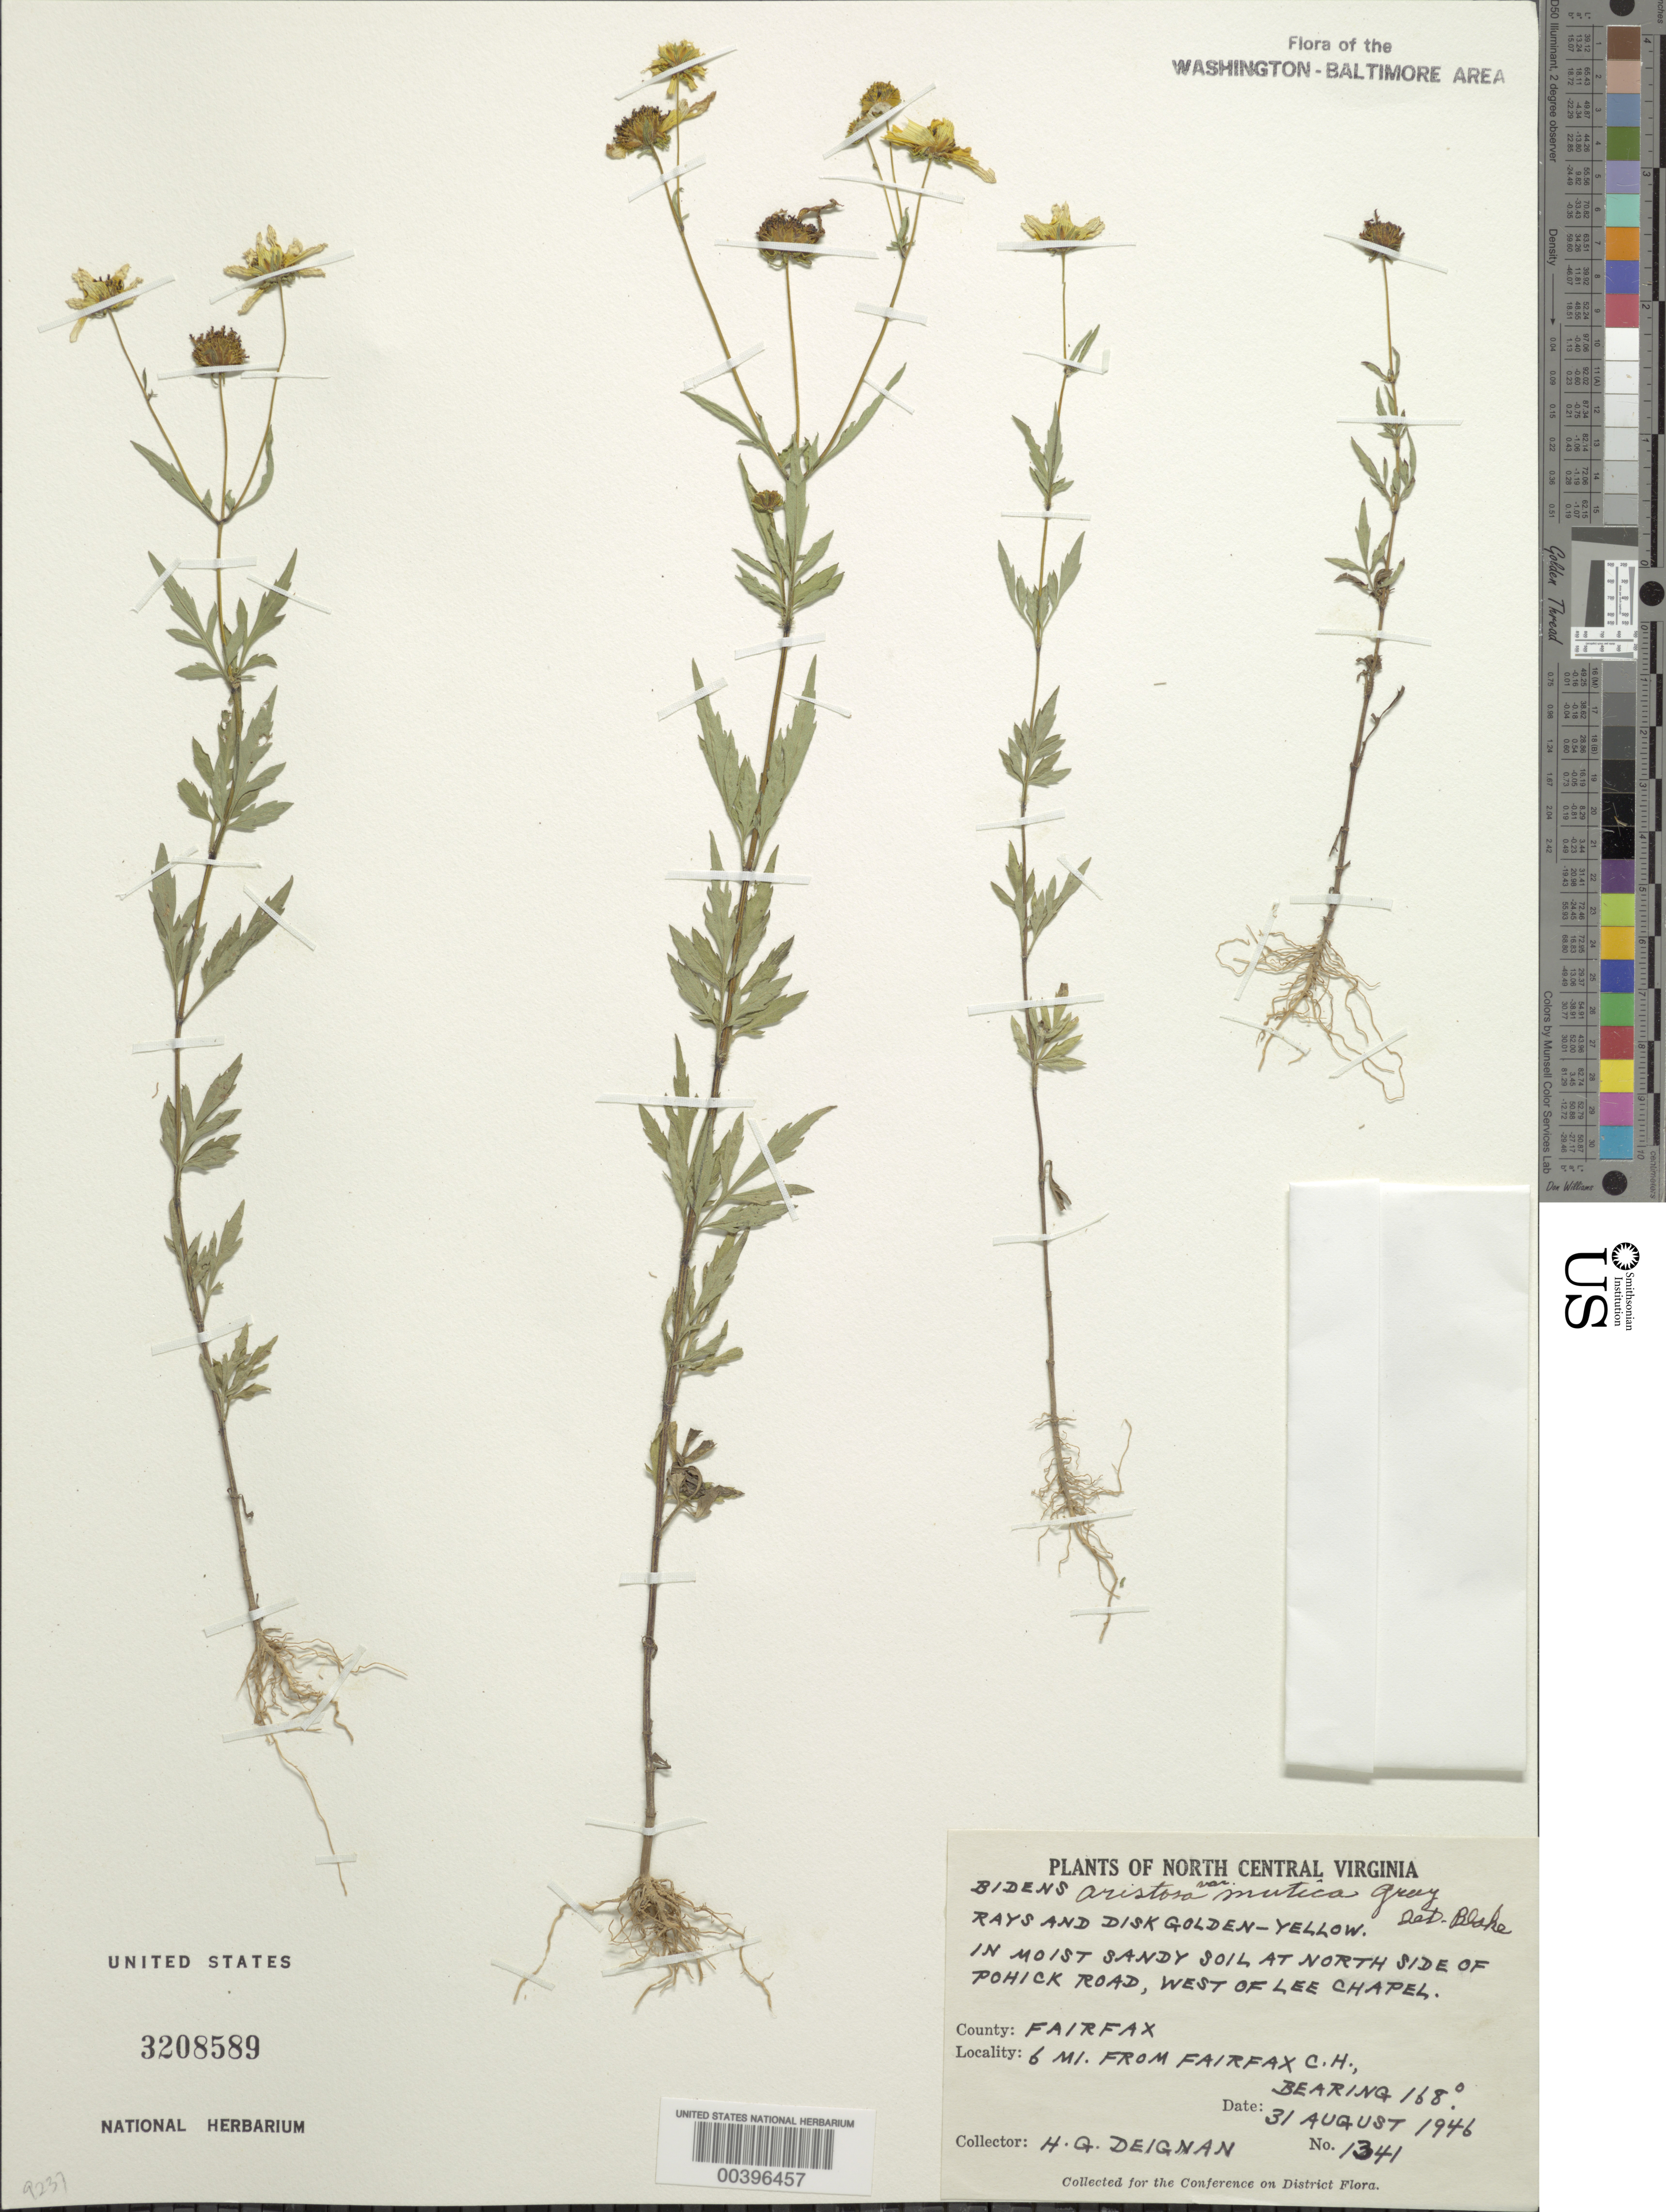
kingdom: Plantae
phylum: Tracheophyta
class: Magnoliopsida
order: Asterales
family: Asteraceae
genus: Bidens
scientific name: Bidens aristosa var. mutica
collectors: H. Deignan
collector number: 1341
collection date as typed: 31 Aug 1946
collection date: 1946-08-31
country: United States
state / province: Virginia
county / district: Fairfax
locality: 6 M from Fairfax County Court House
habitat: In moist sandy soil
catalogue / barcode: US 3208589